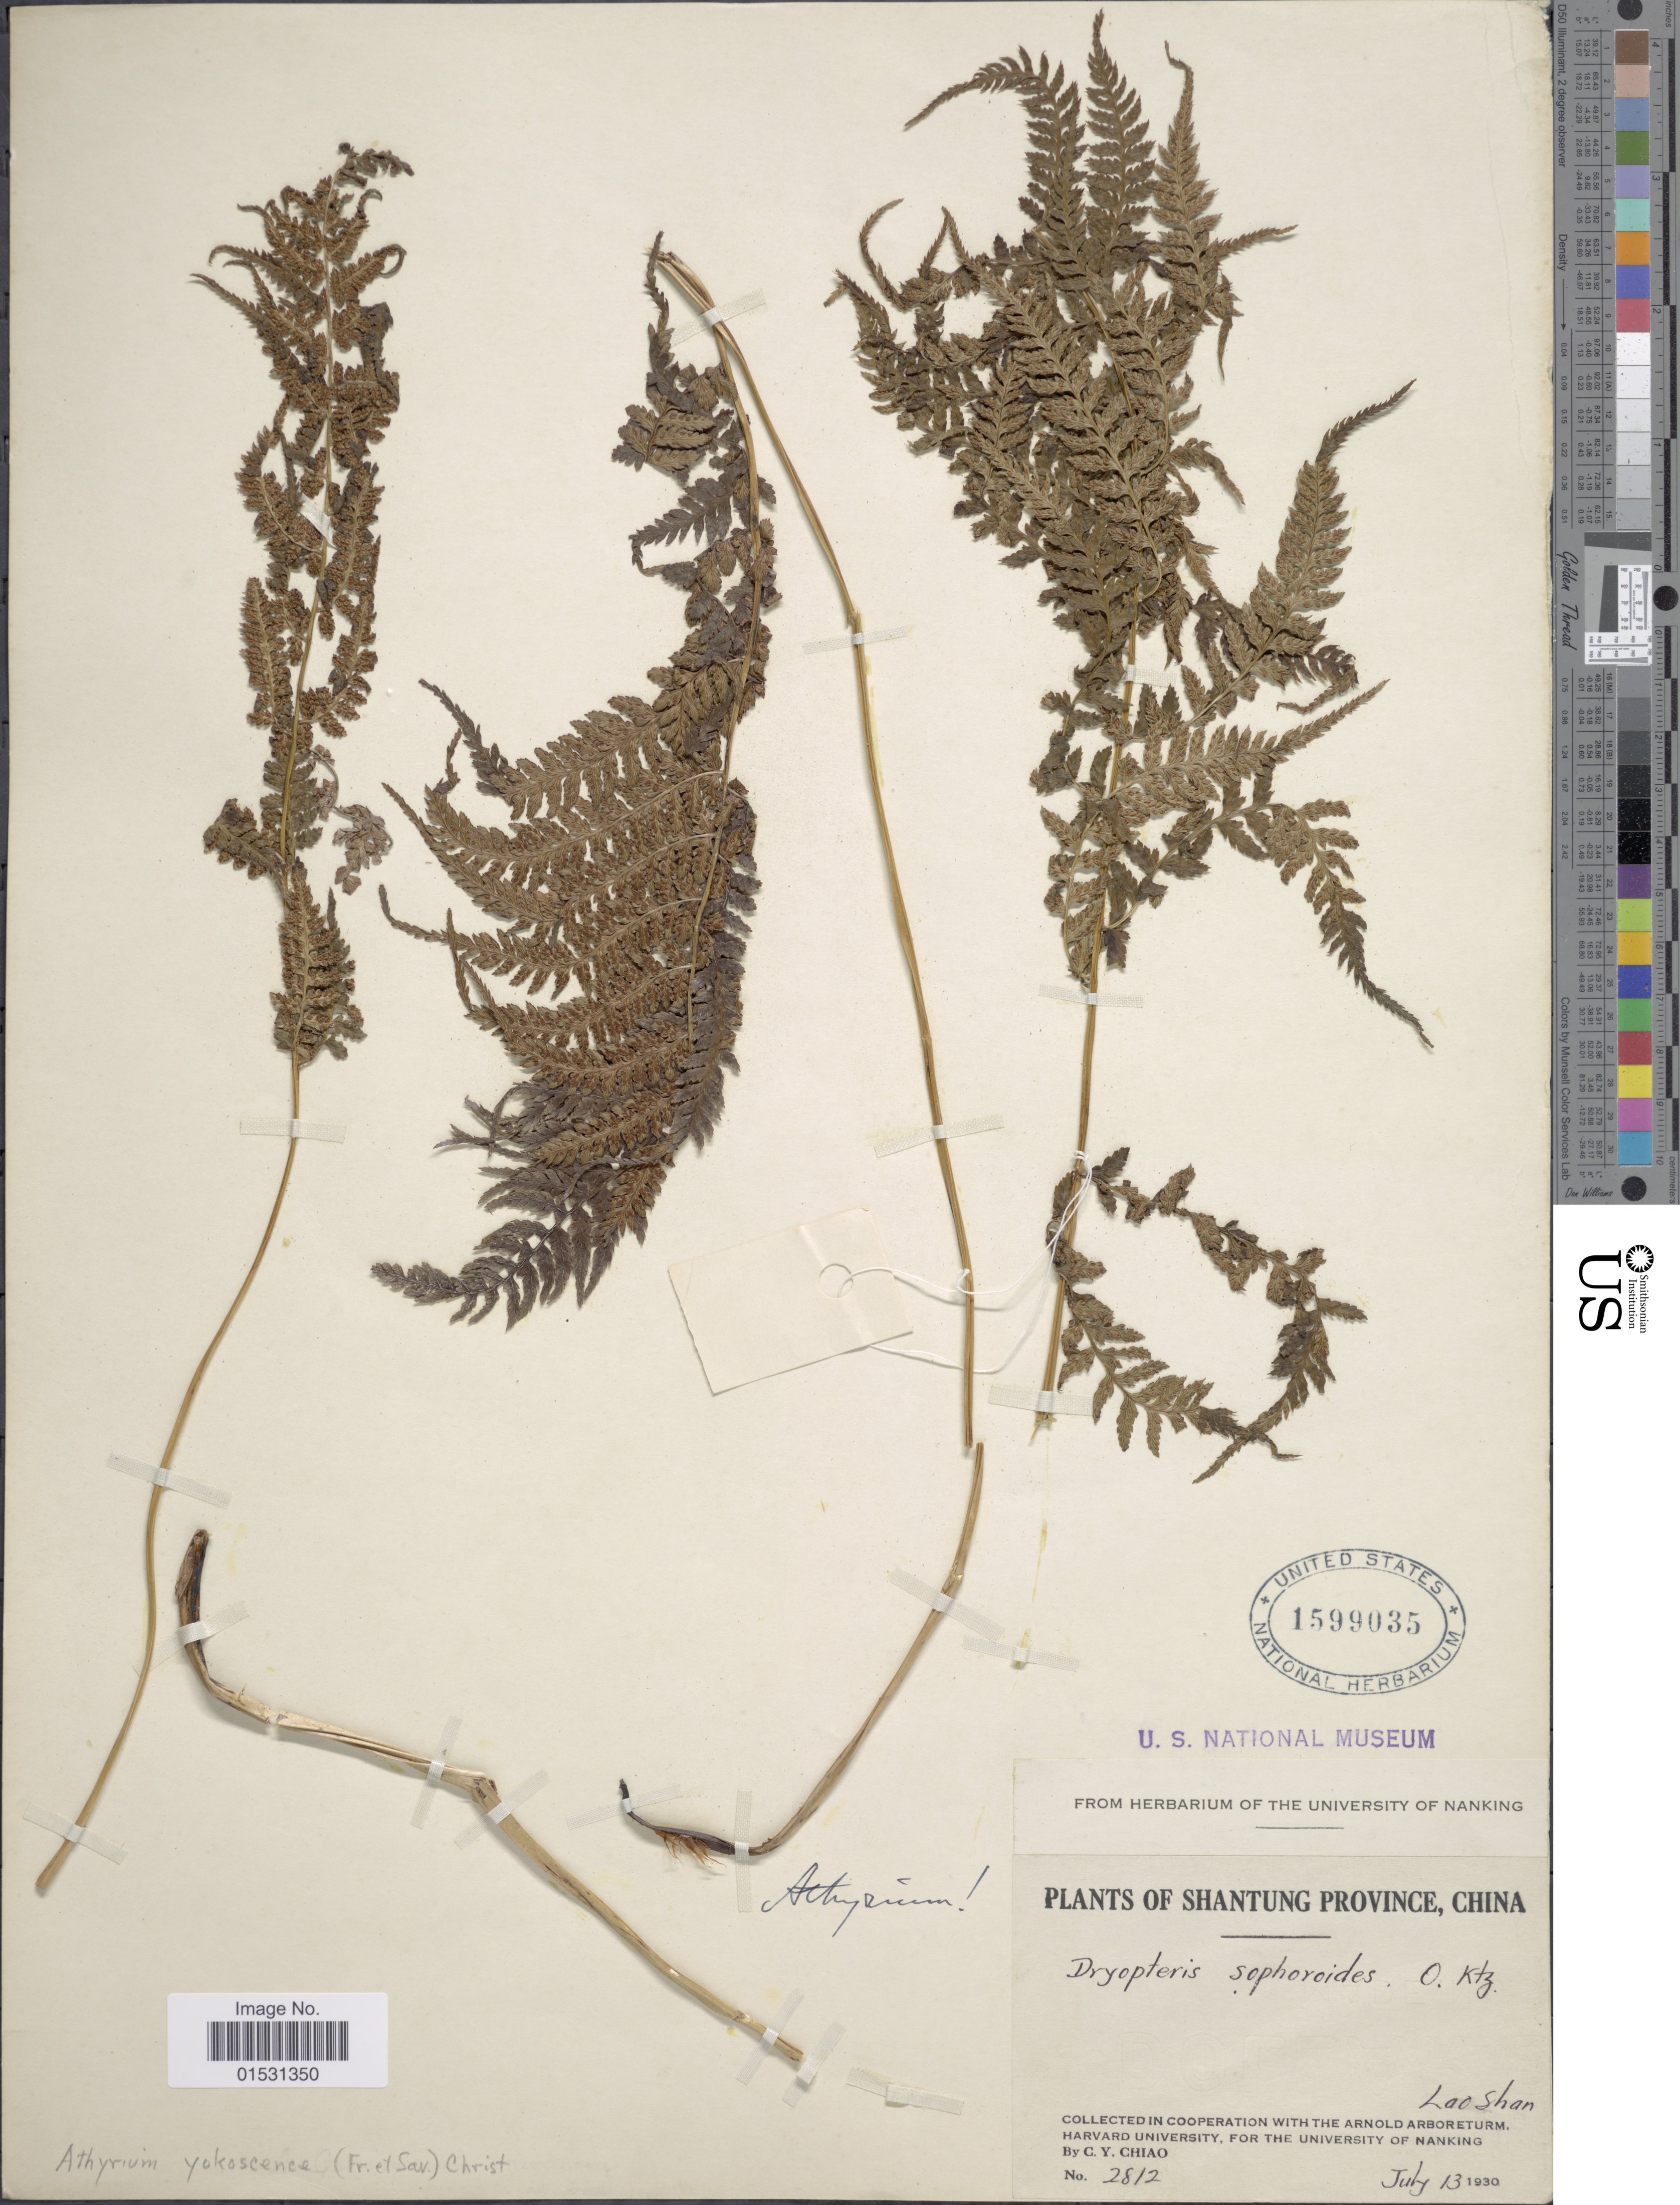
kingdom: Plantae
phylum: Tracheophyta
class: Polypodiopsida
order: Polypodiales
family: Athyriaceae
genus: Athyrium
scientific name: Athyrium yokoscense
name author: (Franch. & Sav.) Christ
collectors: C. Y. Chiao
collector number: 2812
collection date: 1930-07-13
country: China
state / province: Shandong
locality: Shantung Province. Lao Shan.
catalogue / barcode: US 1599035